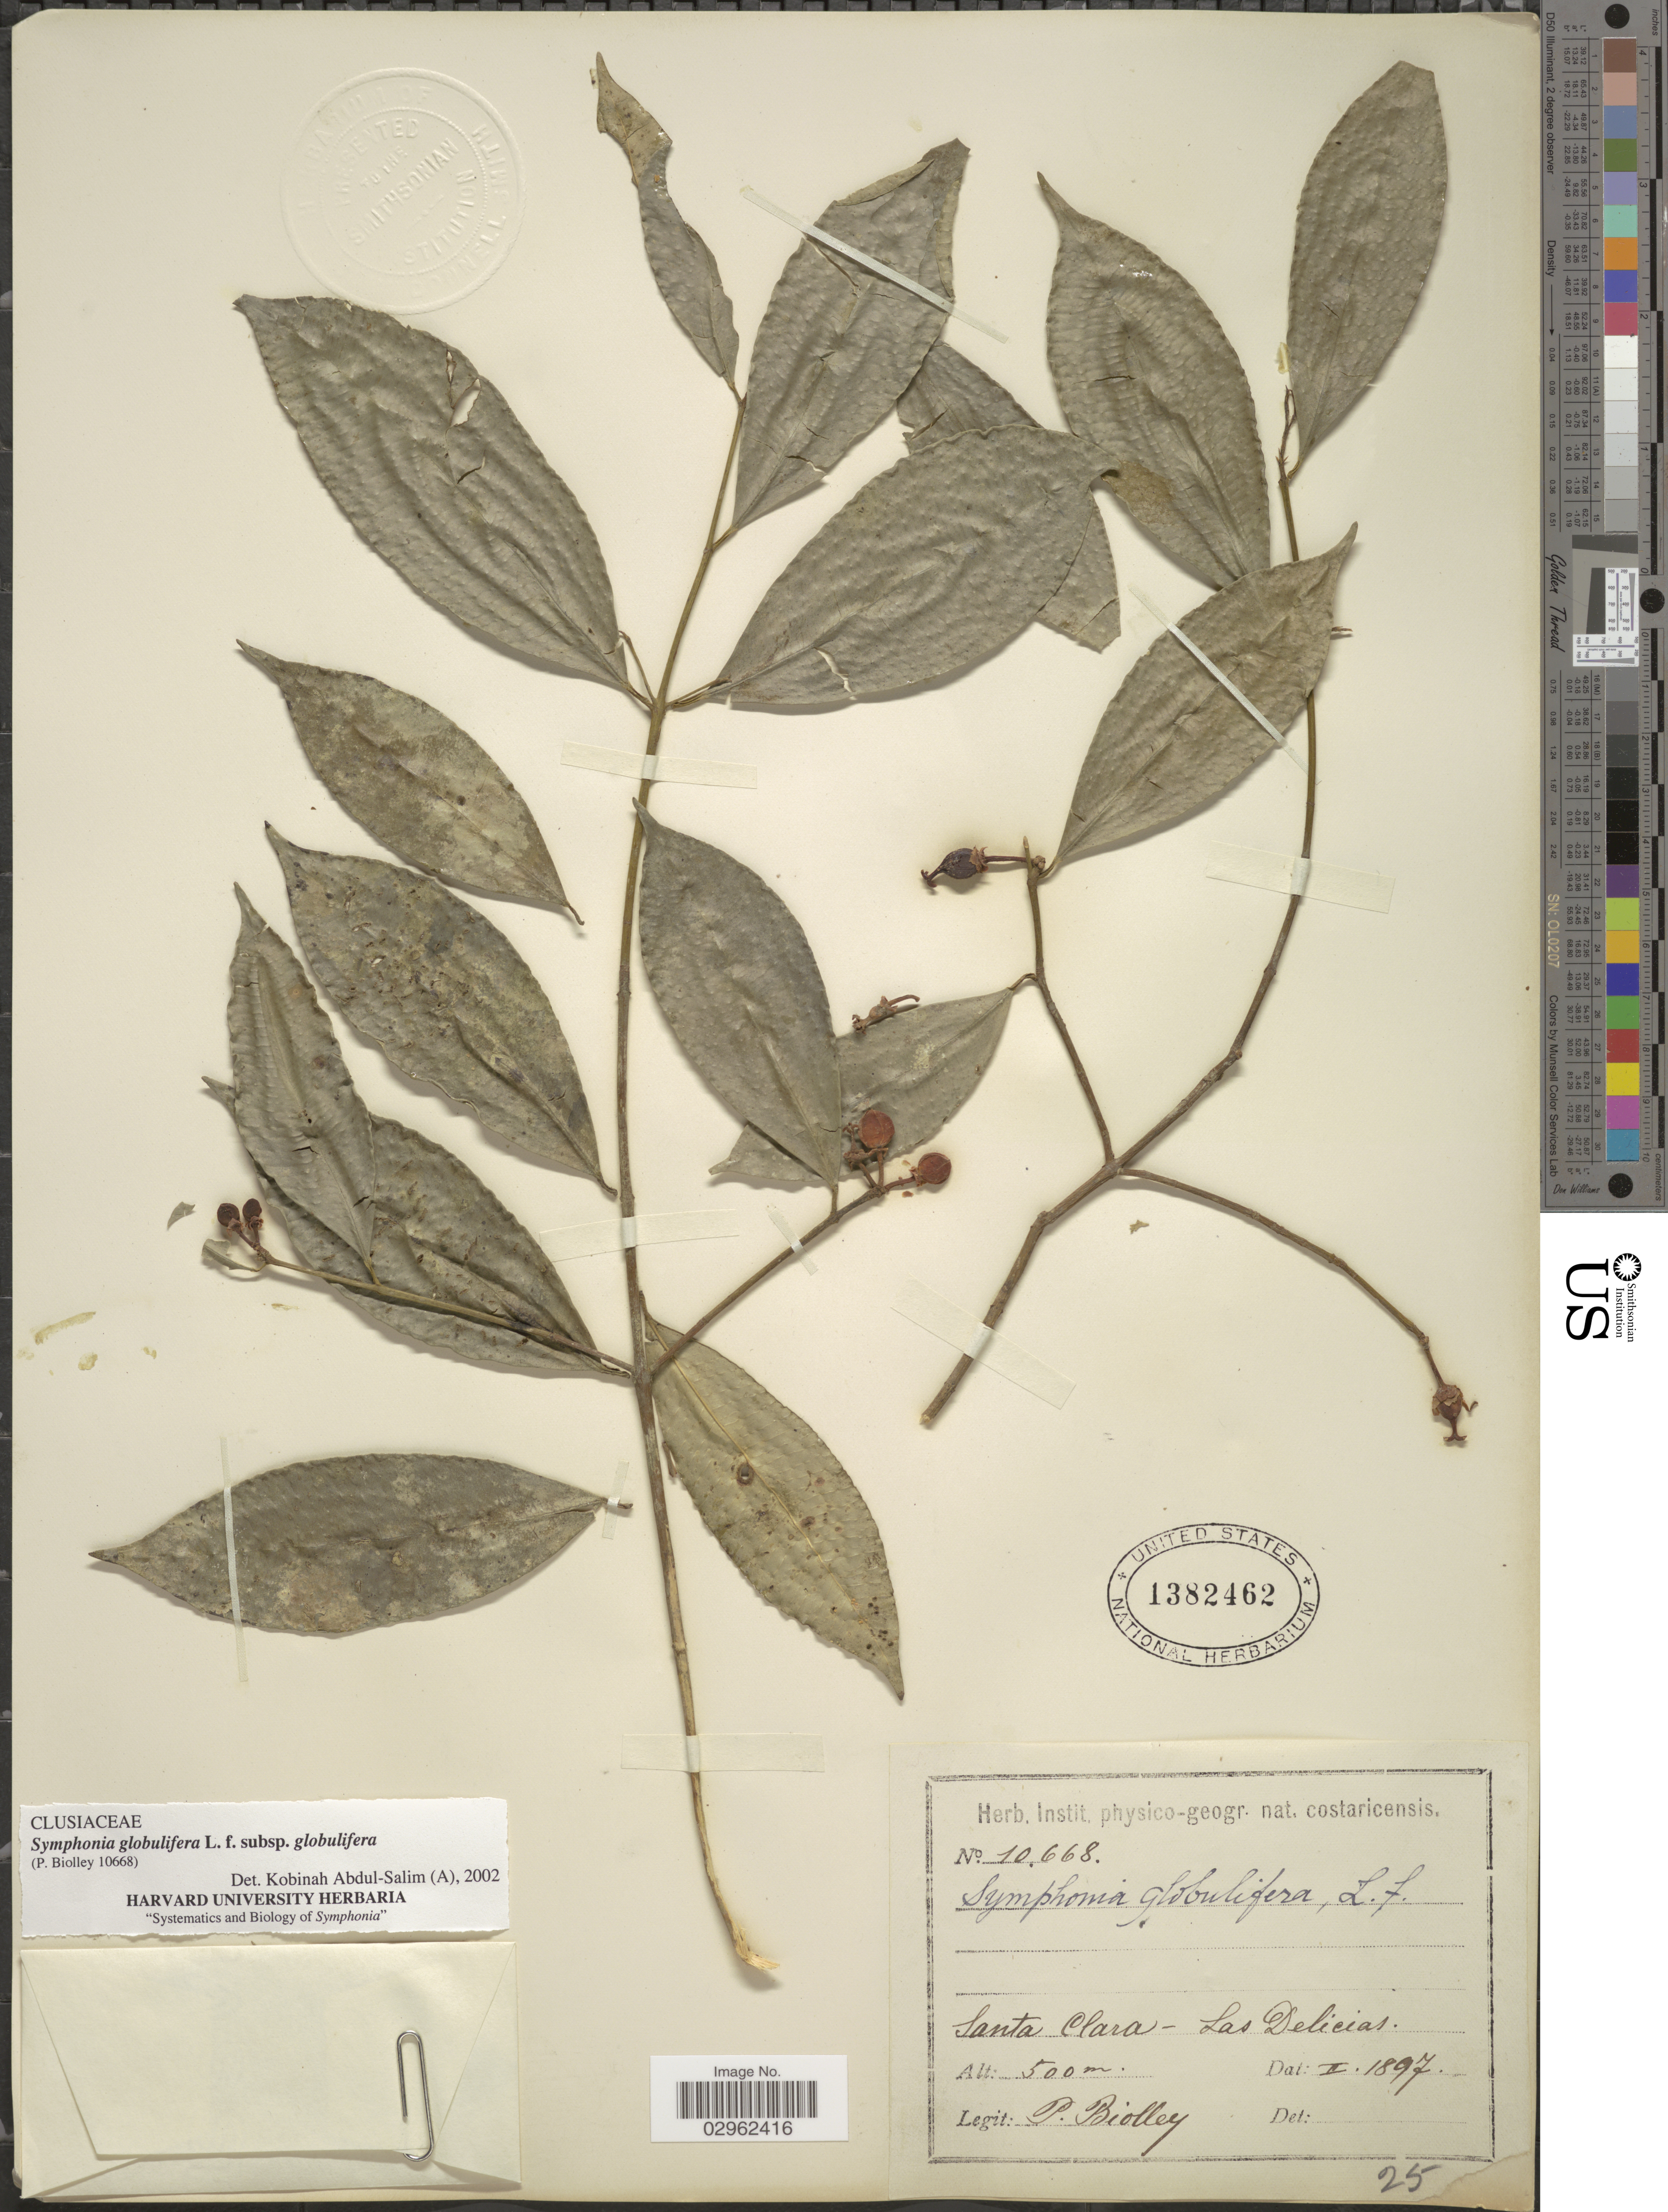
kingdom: Plantae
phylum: Tracheophyta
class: Magnoliopsida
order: Malpighiales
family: Clusiaceae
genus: Symphonia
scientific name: Symphonia globulifera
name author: L. f.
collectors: P. Biolley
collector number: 10668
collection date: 1897-02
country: Costa Rica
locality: Santa Clara - Las Delicias.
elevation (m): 500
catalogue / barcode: US 1382462